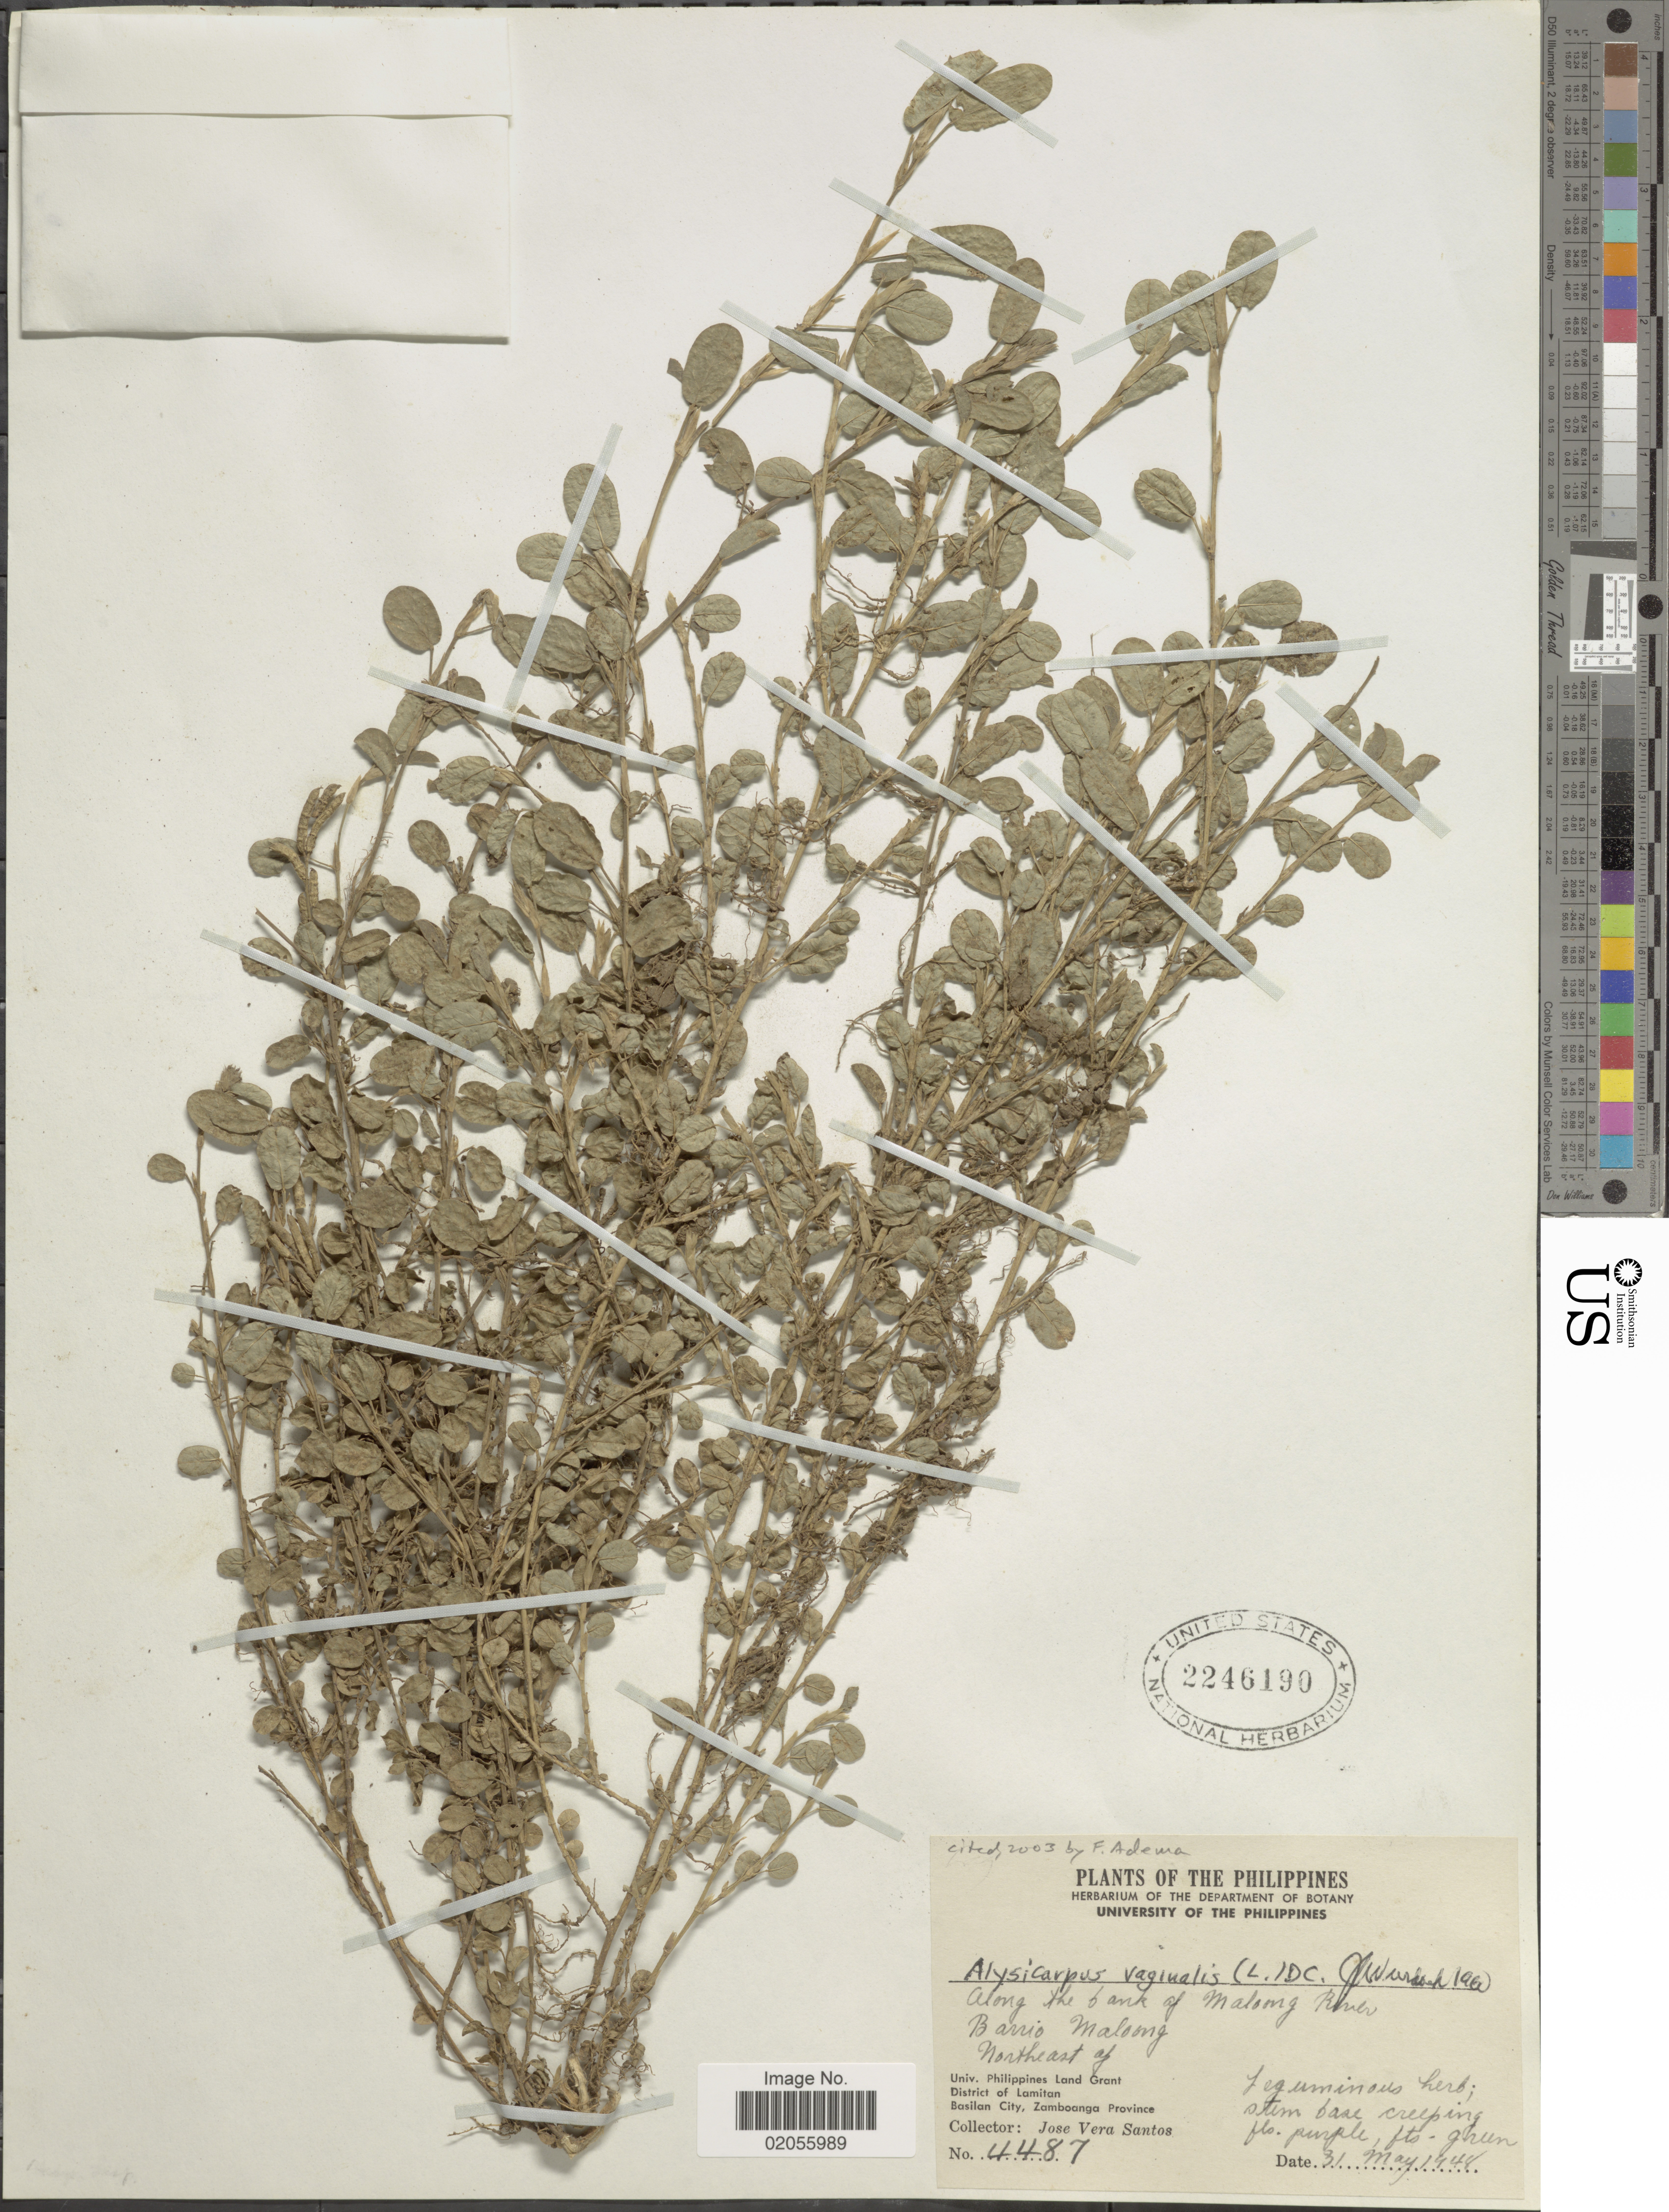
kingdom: Plantae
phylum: Tracheophyta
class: Magnoliopsida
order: Fabales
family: Fabaceae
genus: Alysicarpus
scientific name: Alysicarpus vaginalis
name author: (L.) DC.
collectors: J. Santos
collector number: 4487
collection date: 1944-05-31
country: Philippines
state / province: Muslim Mindanao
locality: Northeast of Univ. Philippines Land Grant. District Lamitan. Basilan City, Zamboanga Province. Along the bank of Maloong River. Barrio Maloong.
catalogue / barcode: US 2246190